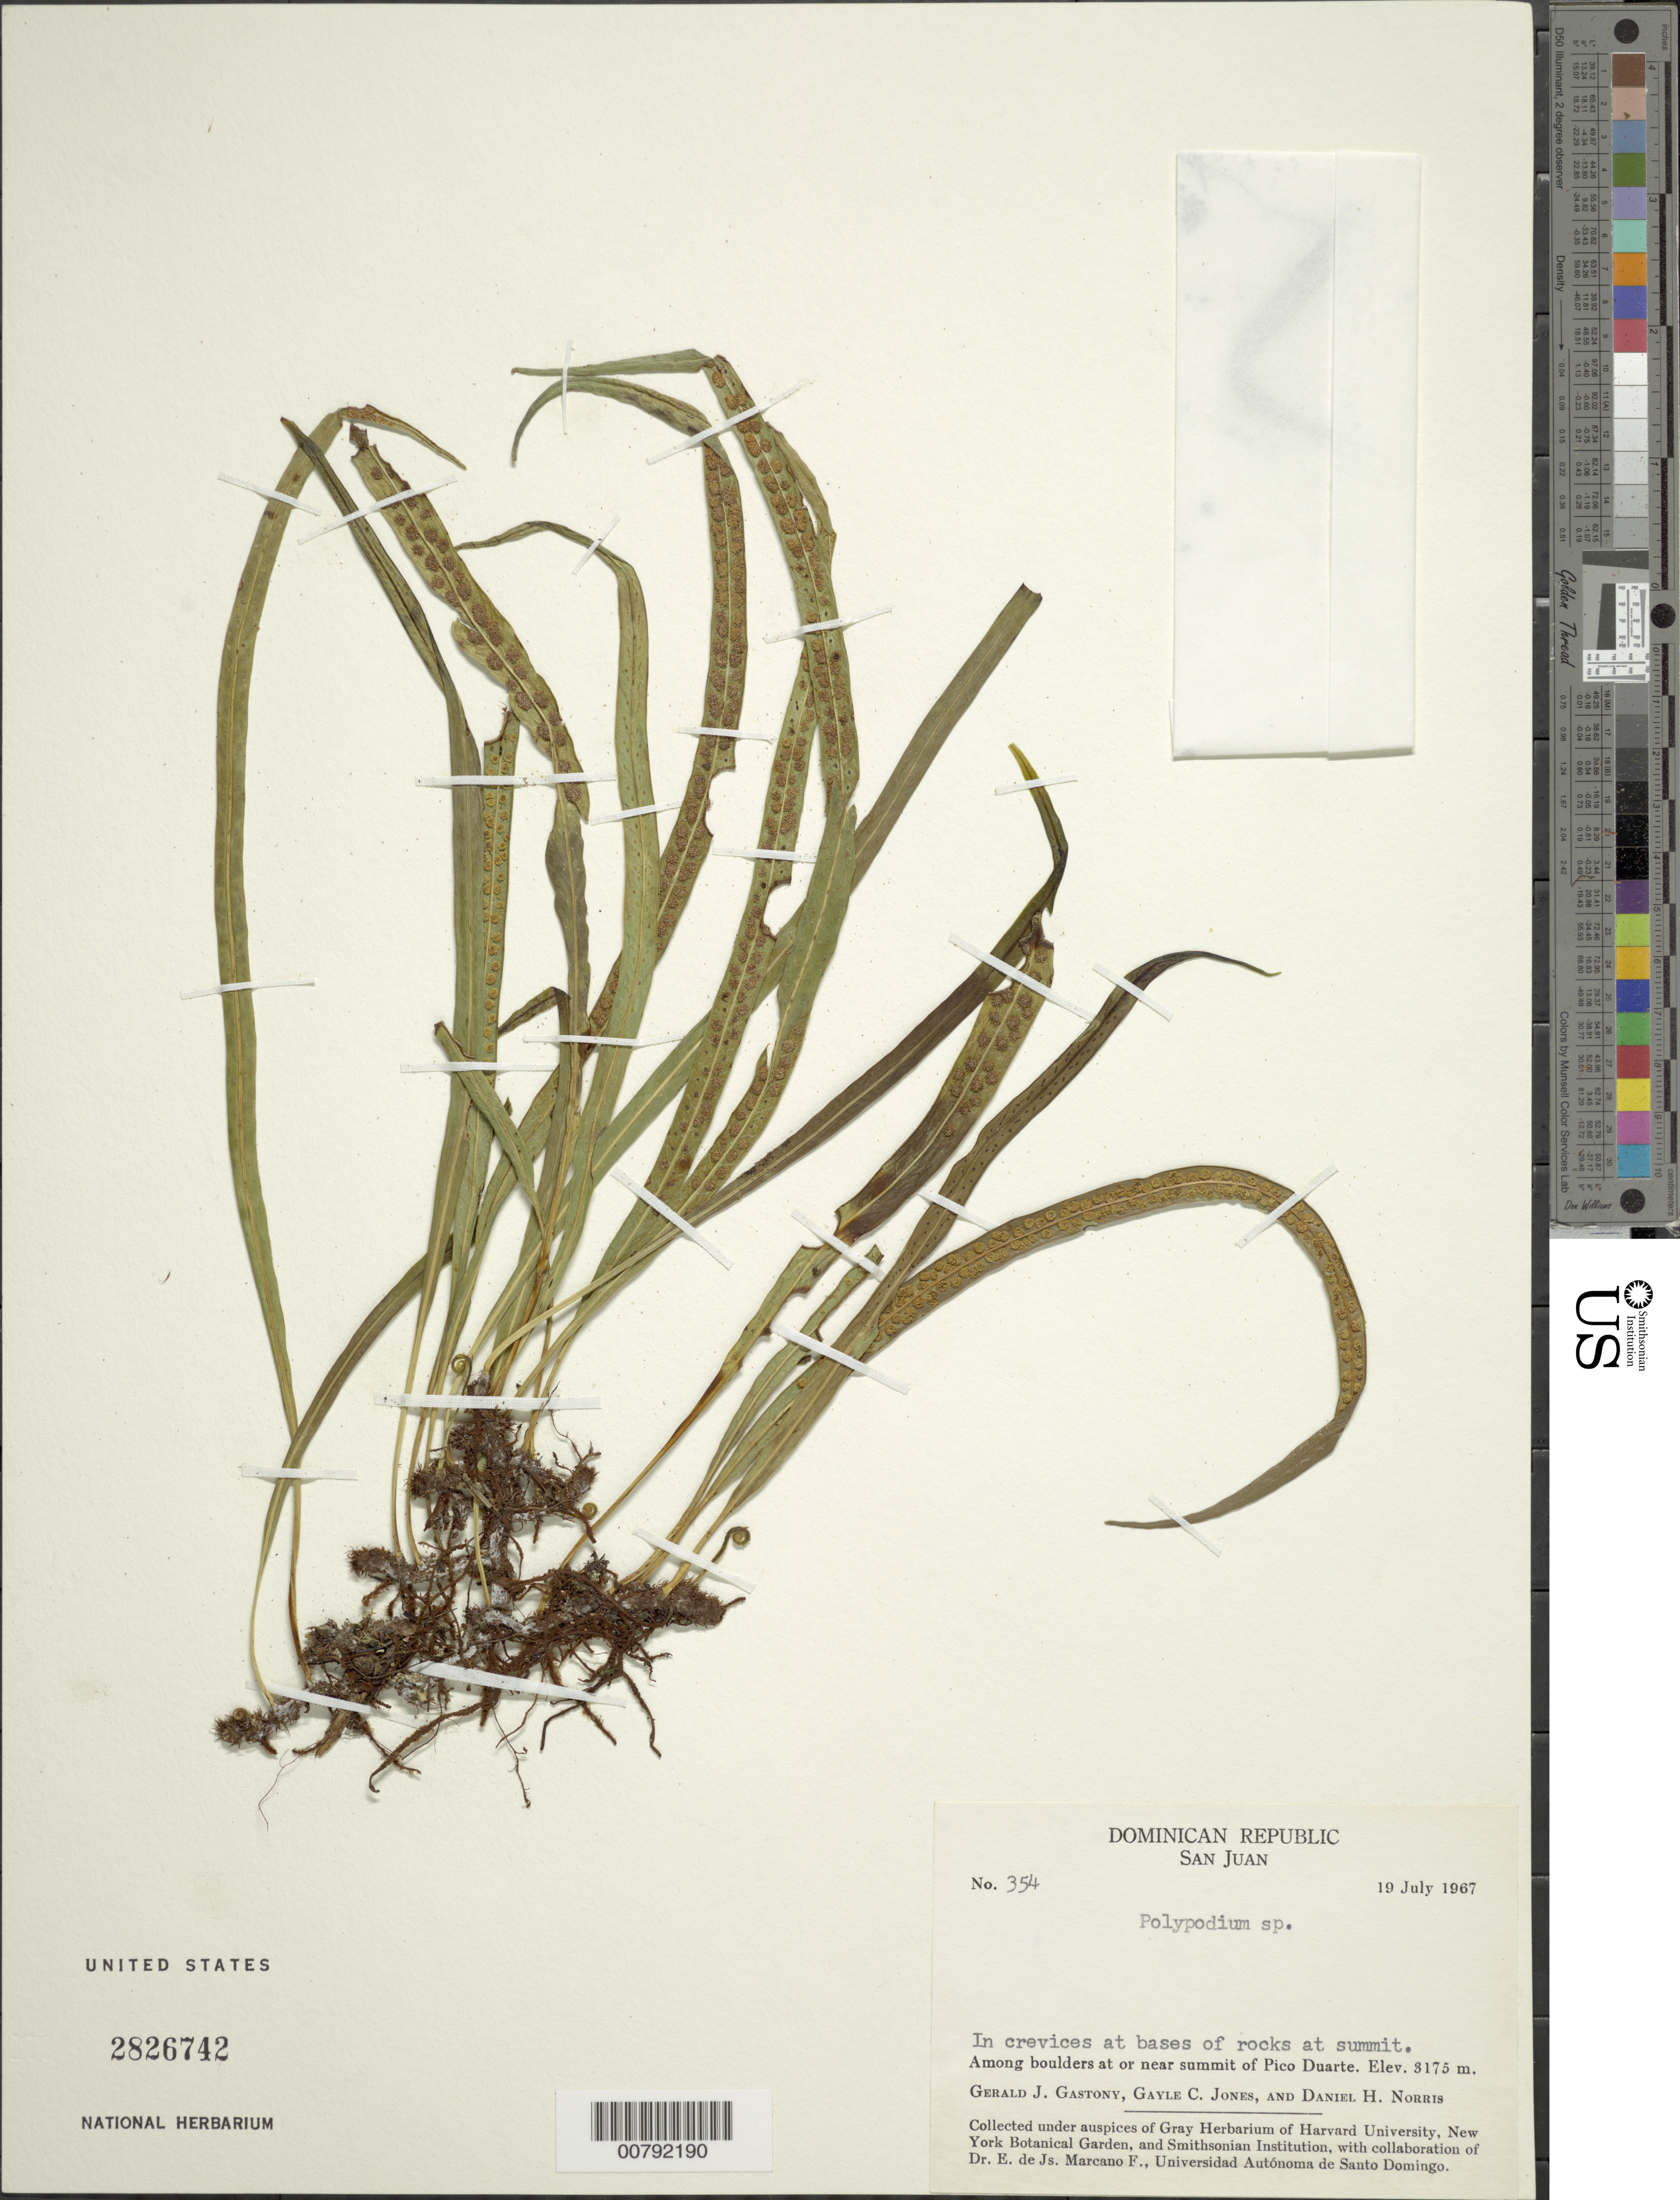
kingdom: Plantae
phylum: Tracheophyta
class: Polypodiopsida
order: Polypodiales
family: Polypodiaceae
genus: Campyloneurum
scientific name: Campyloneurum angustifolium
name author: (Sw.) Fée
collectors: G. Gastony, G. C. Jones & D. H. Norris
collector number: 352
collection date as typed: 19 Jul 1967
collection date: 1967-07-19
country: Dominican Republic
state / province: San Juan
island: Hispaniola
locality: Pico Duarte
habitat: In crevices at bases of rocks at summit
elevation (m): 3175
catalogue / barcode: US 2826742